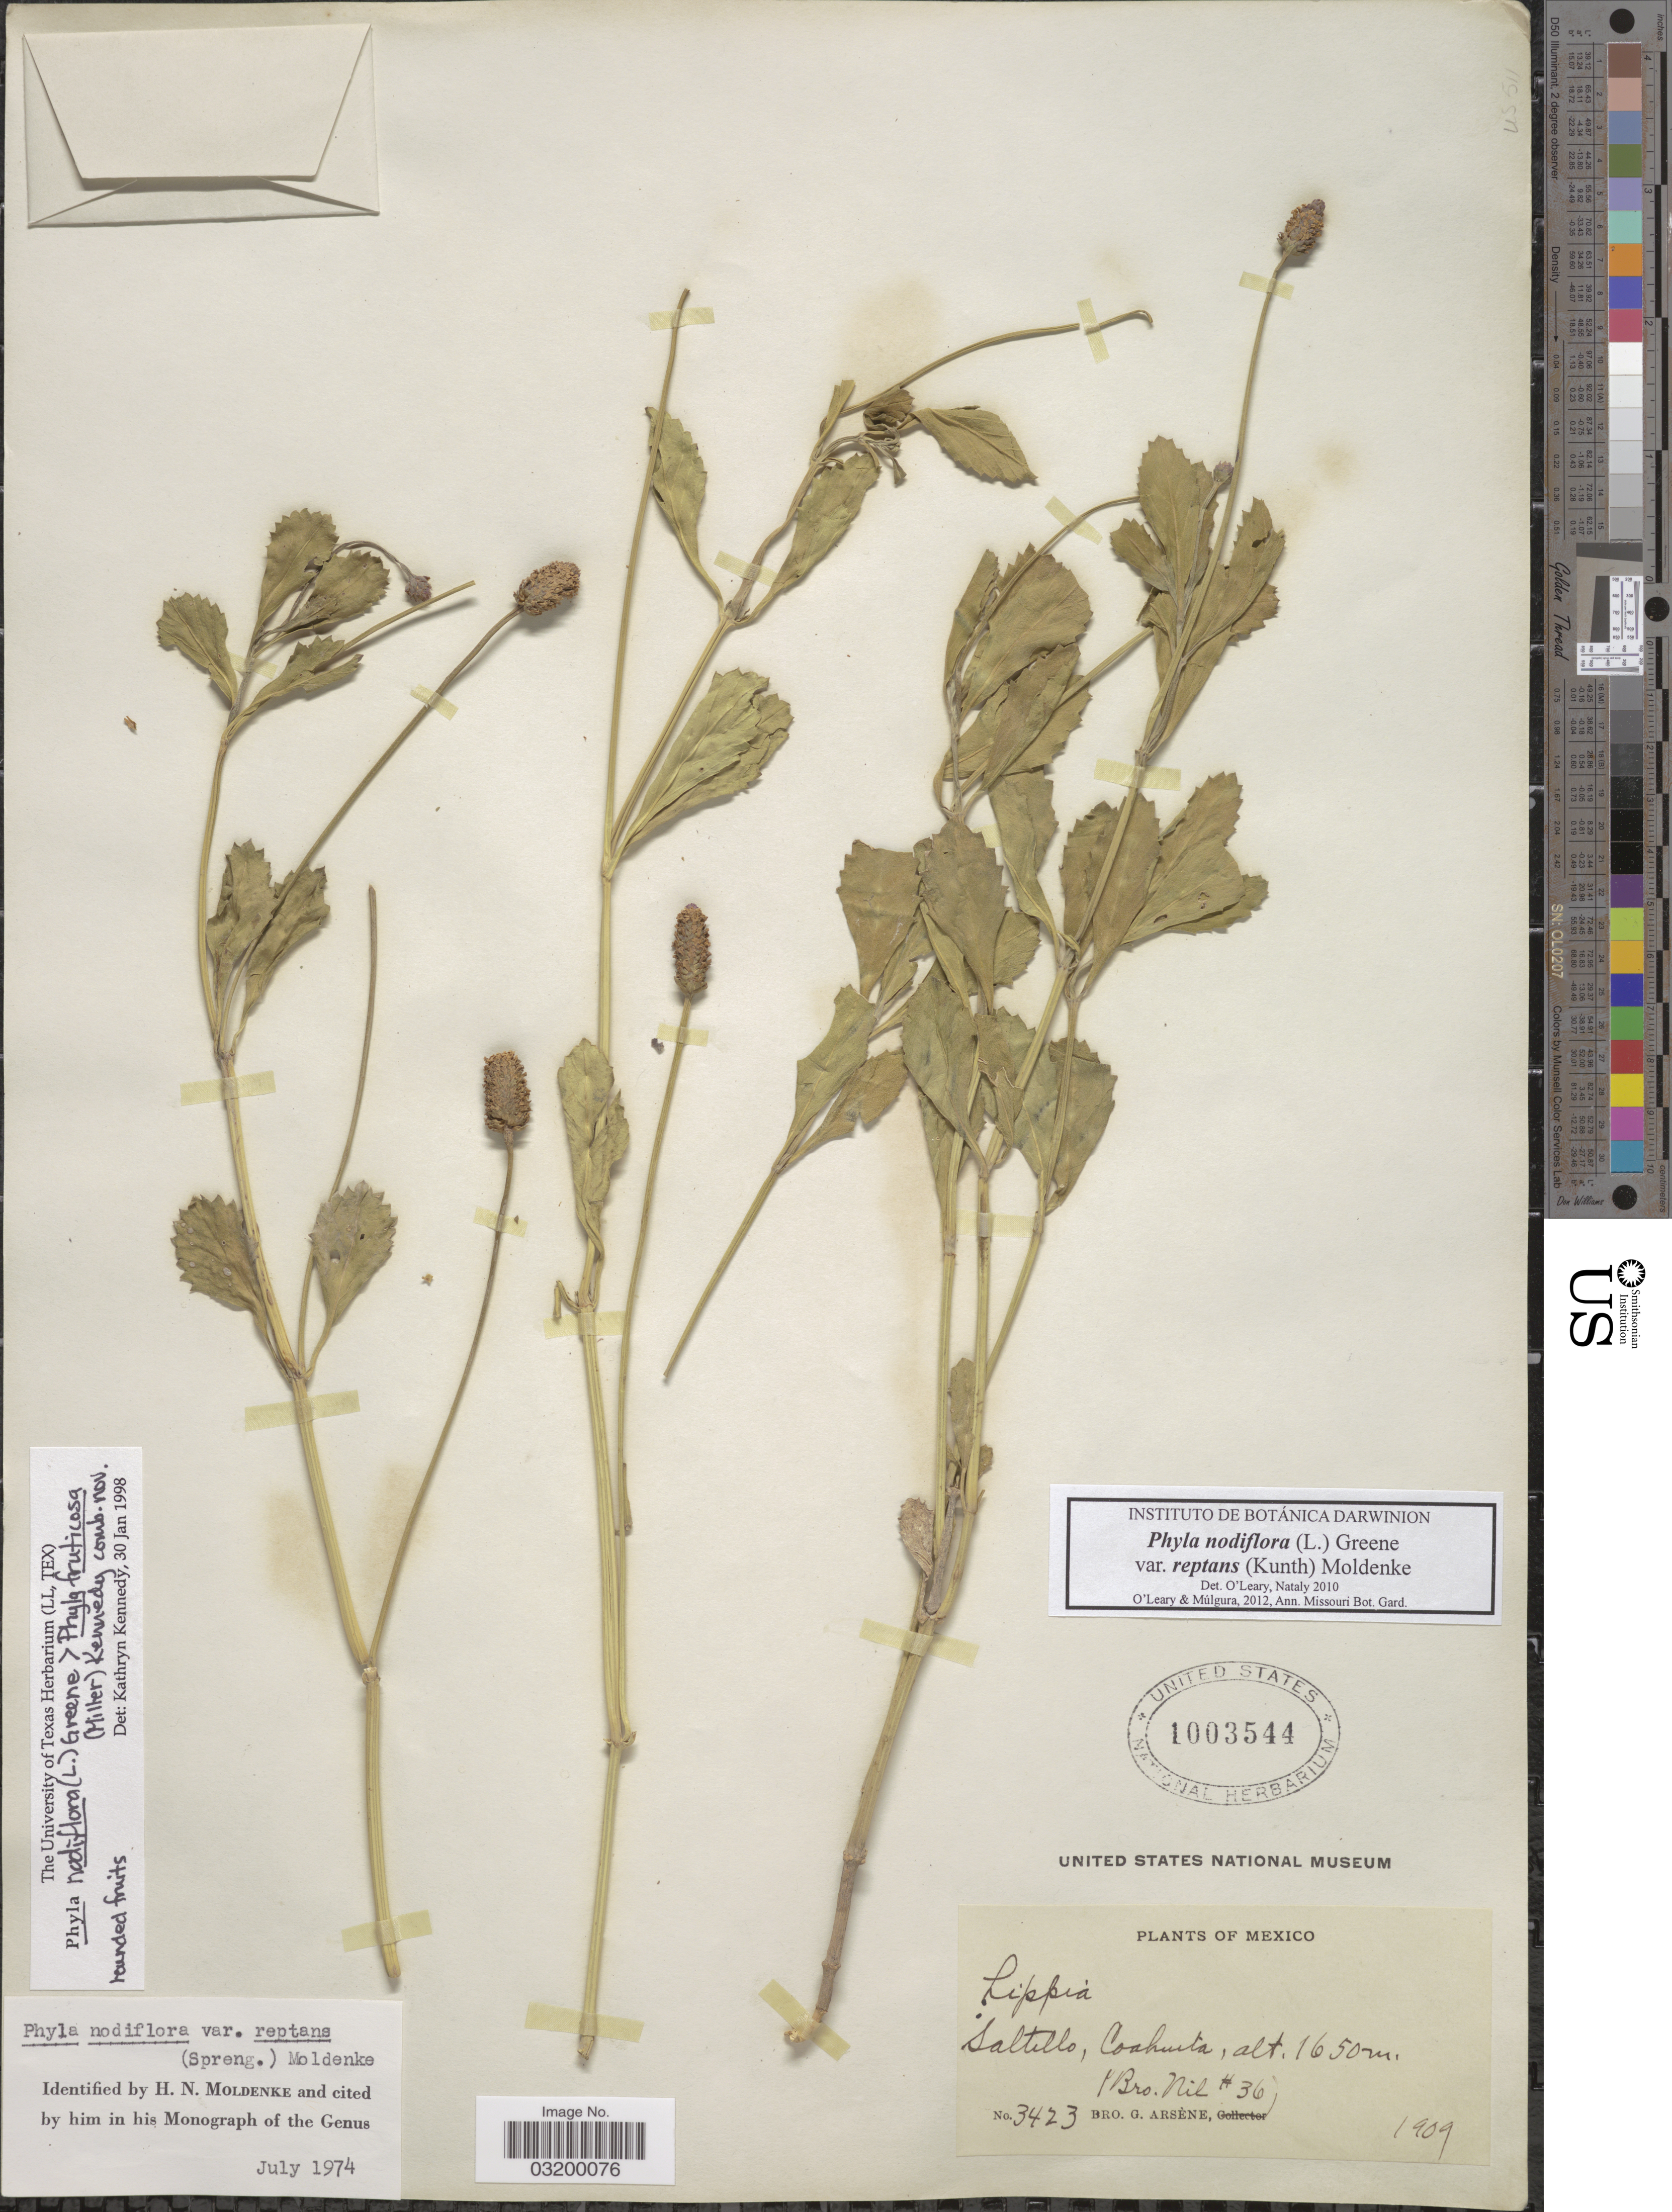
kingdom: Plantae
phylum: Tracheophyta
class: Magnoliopsida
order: Lamiales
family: Verbenaceae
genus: Phyla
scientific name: Phyla nodiflora var. reptans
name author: (Kunth) Moldenke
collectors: Bro. G. Arsène & Bro. Nil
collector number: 3423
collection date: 1909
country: Mexico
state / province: Coahuila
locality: Saltillo.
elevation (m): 1650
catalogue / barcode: US 1003544